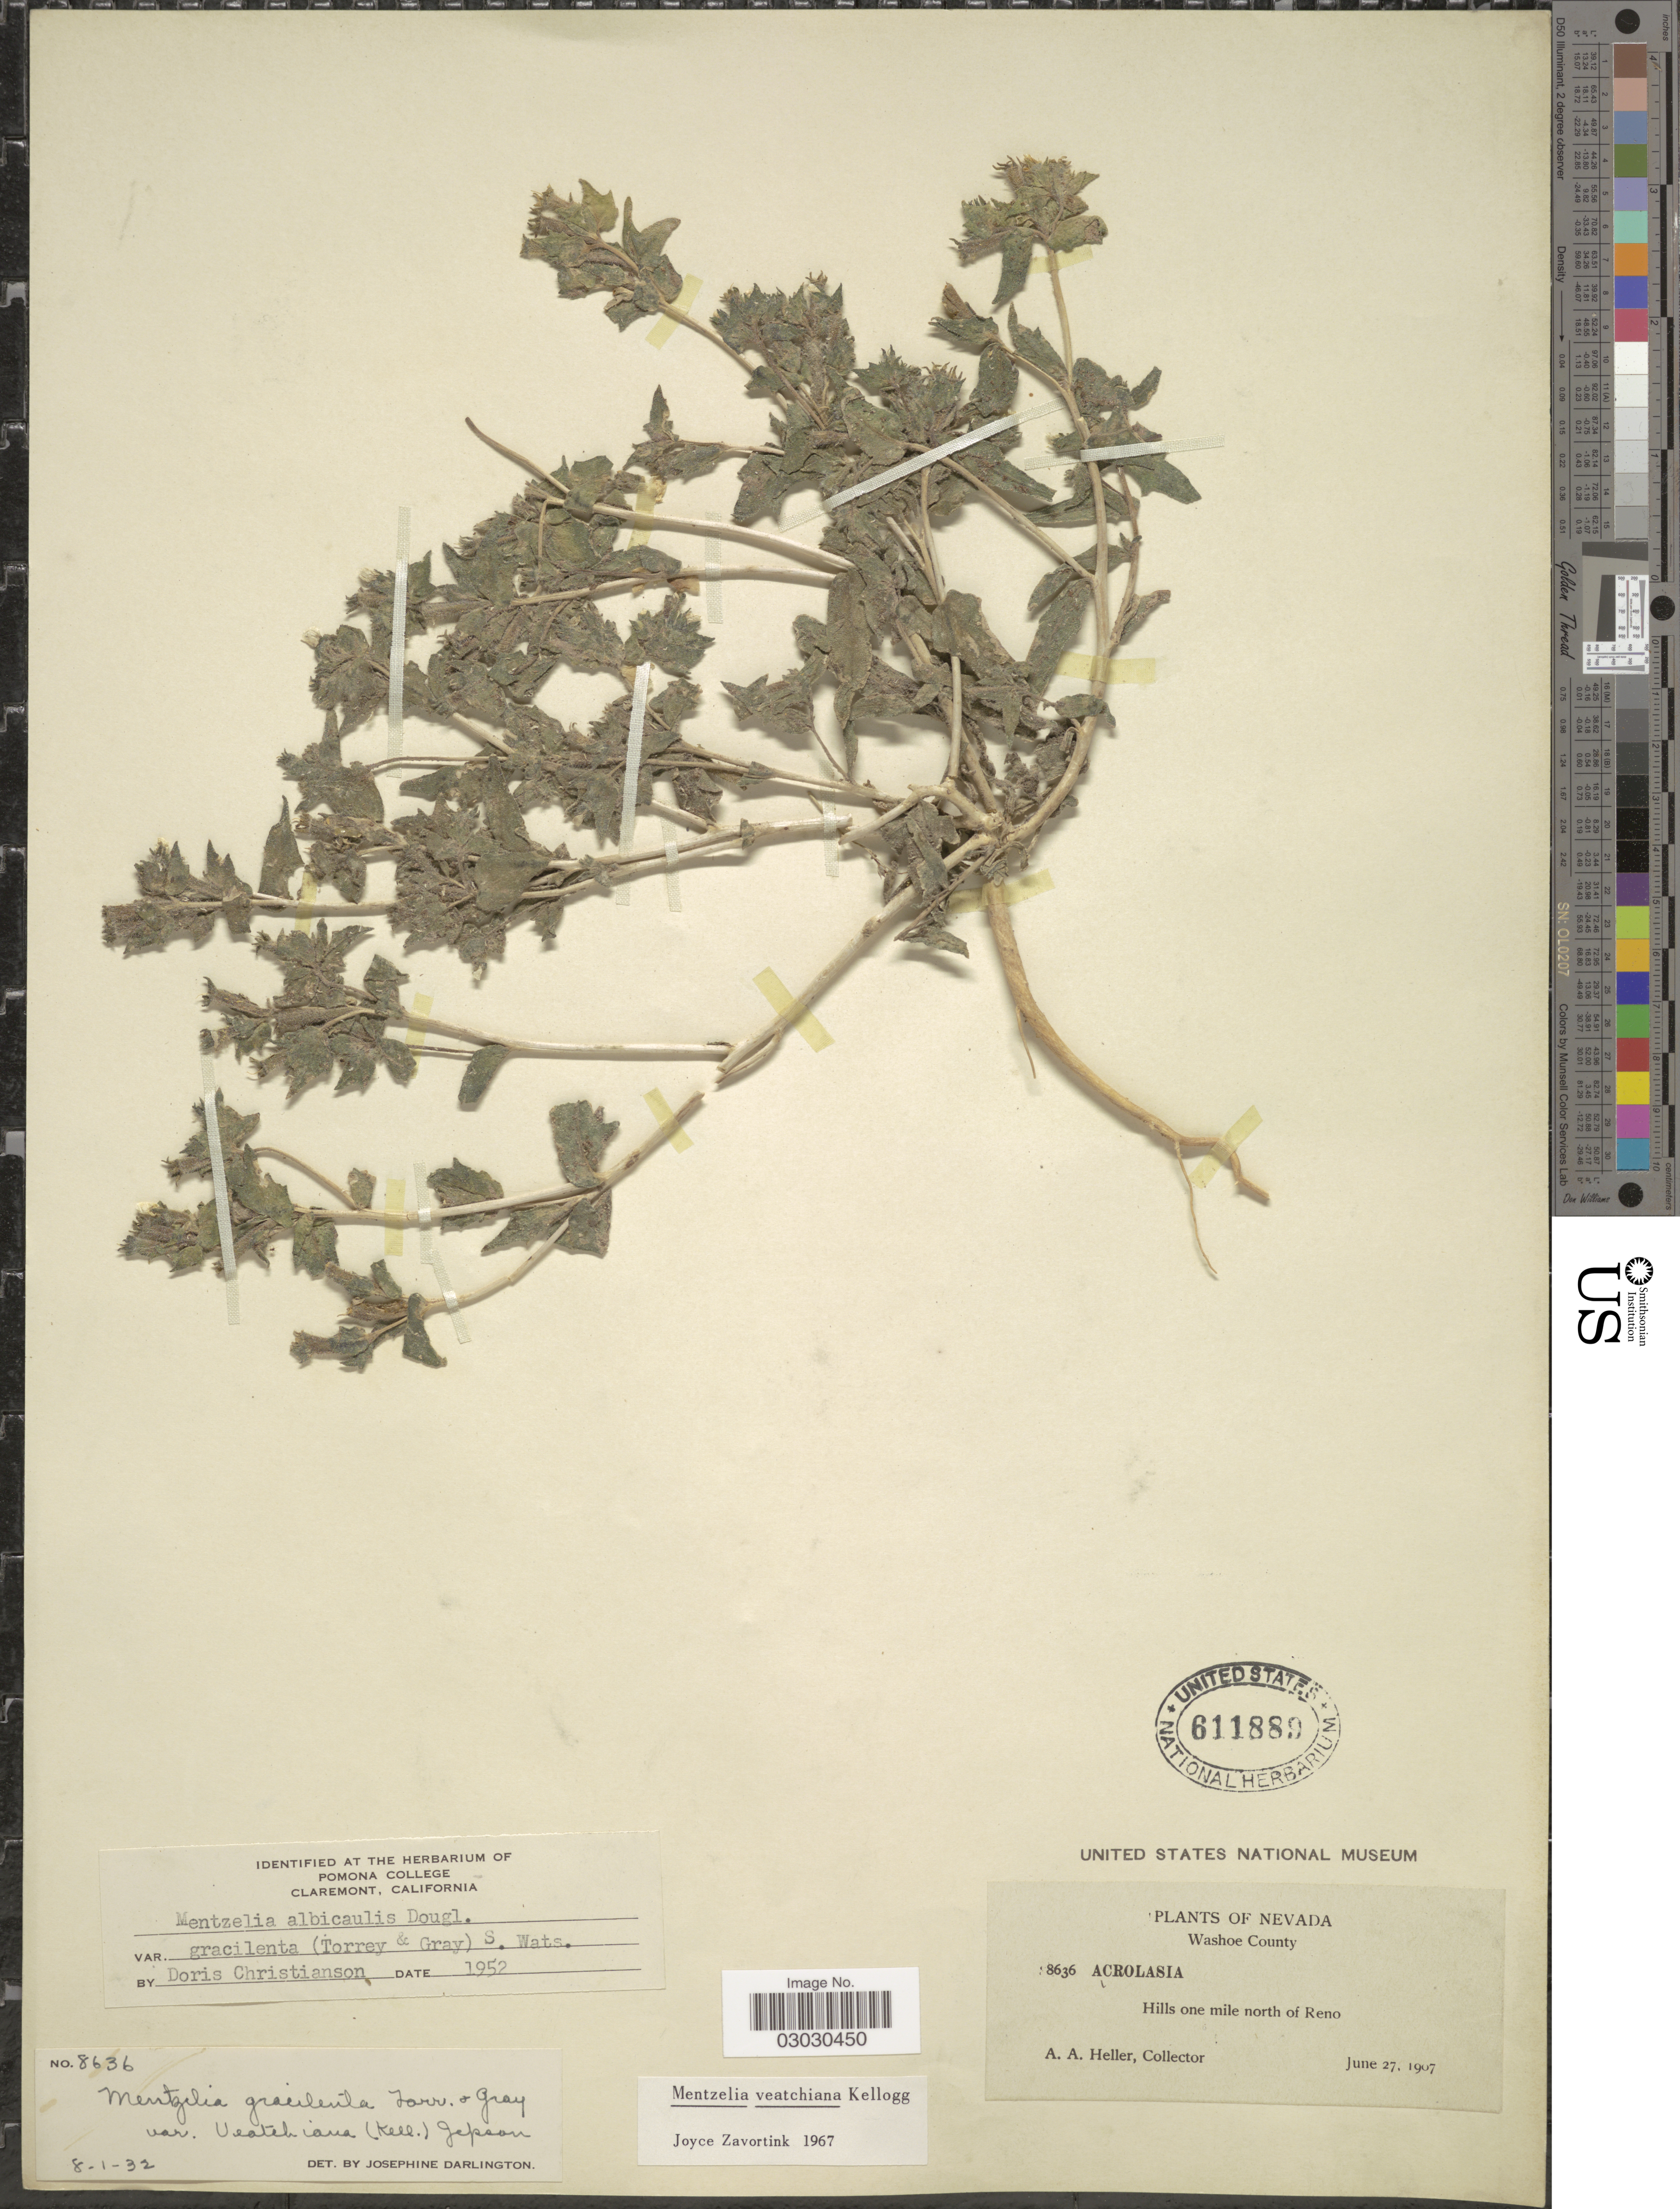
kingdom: Plantae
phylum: Tracheophyta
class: Magnoliopsida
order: Cornales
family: Loasaceae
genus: Mentzelia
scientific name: Mentzelia veatchiana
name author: Kellogg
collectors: A. A. Heller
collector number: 8636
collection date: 1907-06-27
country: United States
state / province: Nevada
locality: Washoe County. Hills one mile north of Reno.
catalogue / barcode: US 611889